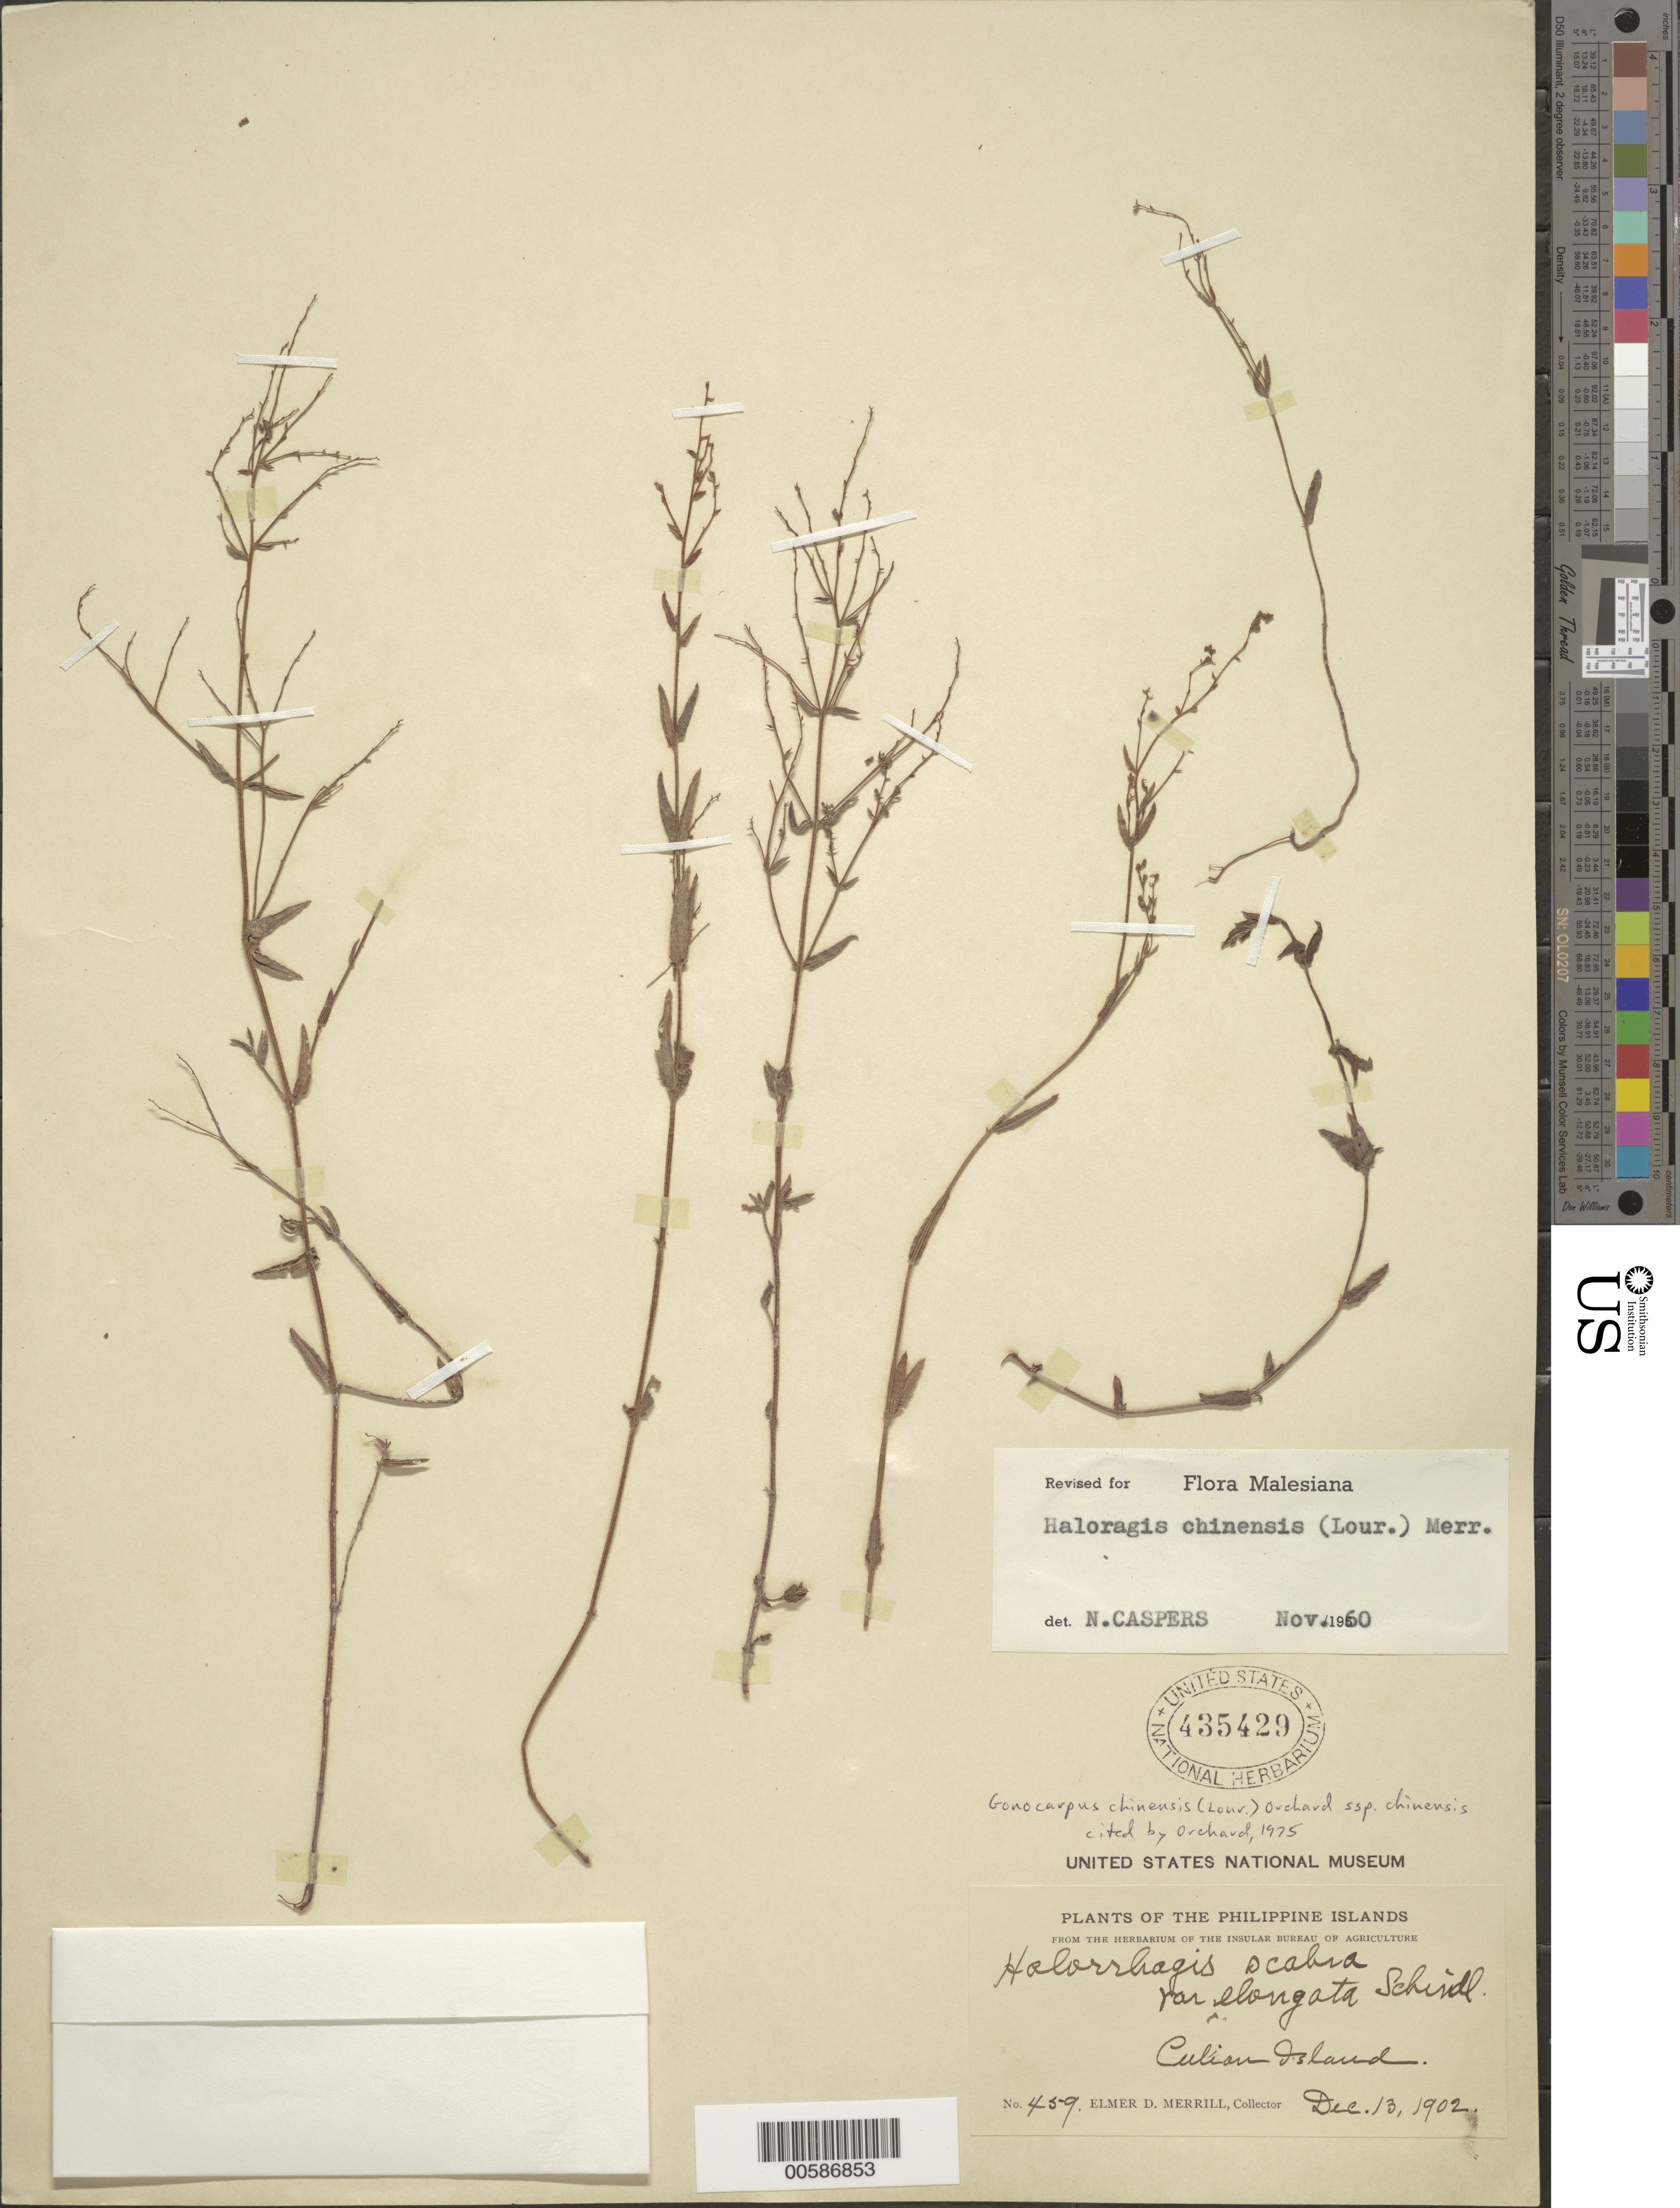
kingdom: Plantae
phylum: Tracheophyta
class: Magnoliopsida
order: Saxifragales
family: Haloragaceae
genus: Gonocarpus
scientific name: Gonocarpus chinensis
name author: (Lour.) Orchard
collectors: E. D. Merrill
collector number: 459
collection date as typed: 13 Dec 1902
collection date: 1902-12-13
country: Philippines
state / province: Mimaropa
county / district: Palawan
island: Culion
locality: Culion Island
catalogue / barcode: US 435429